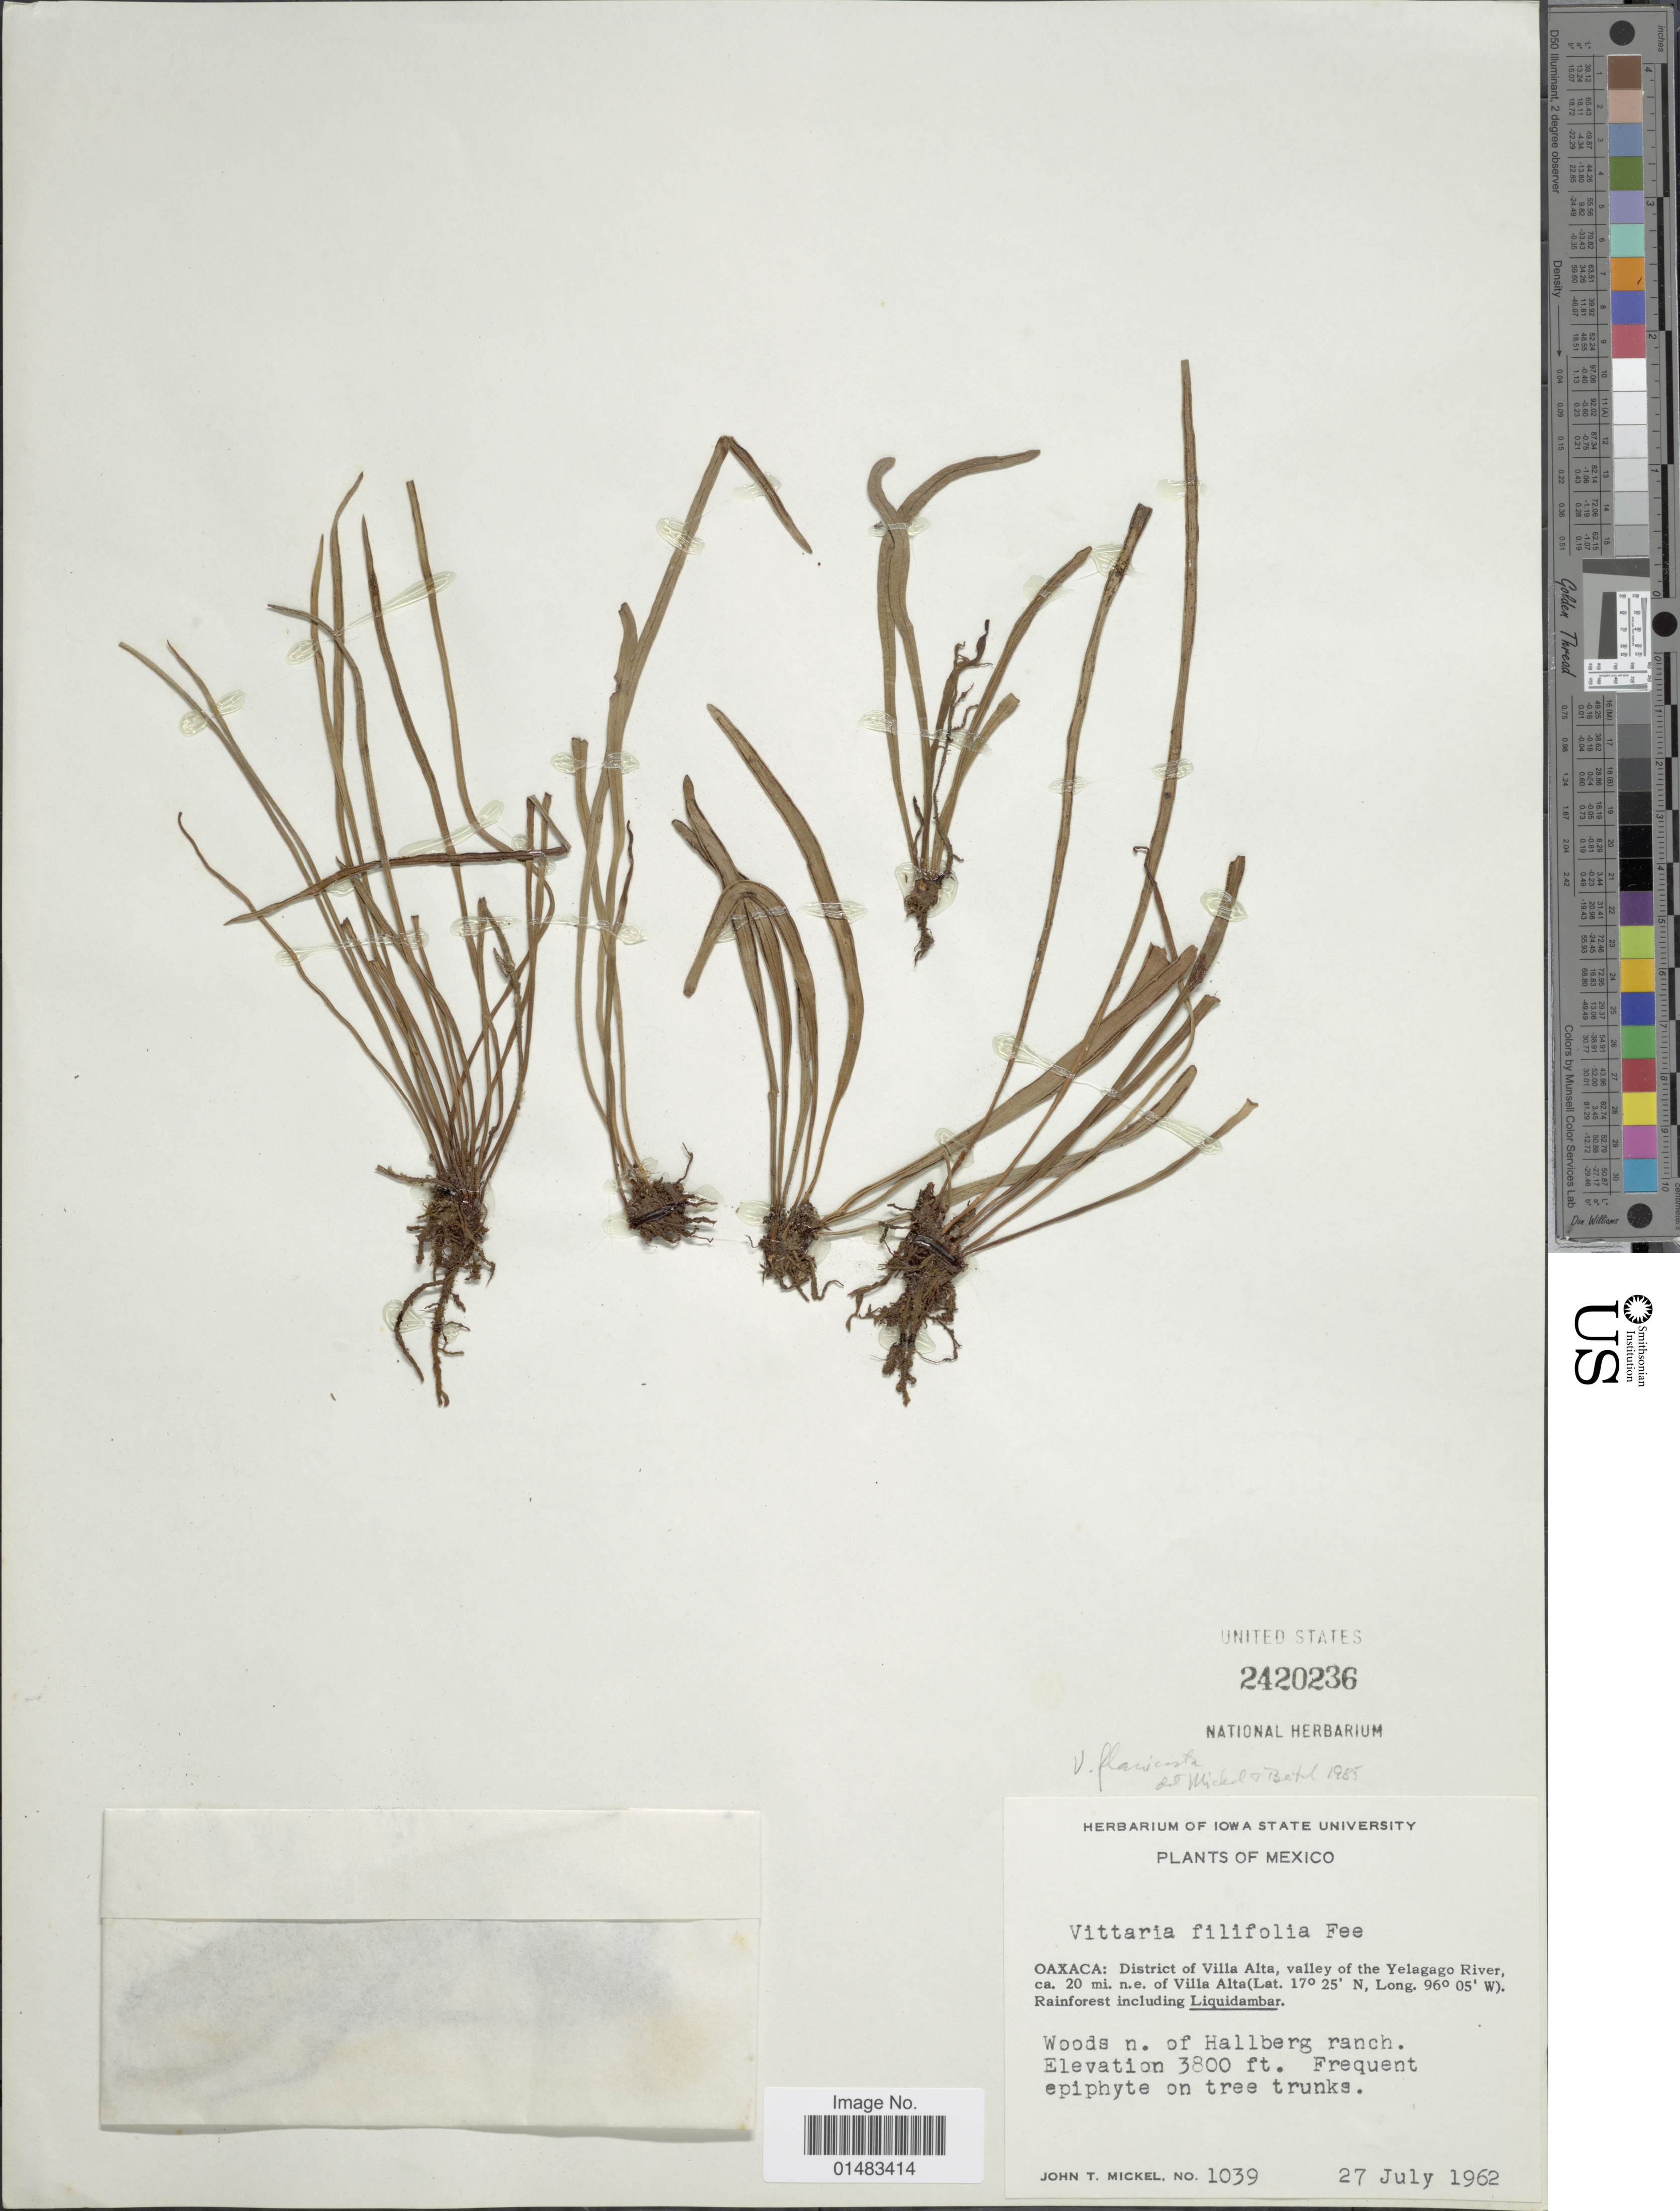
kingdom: Plantae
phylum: Tracheophyta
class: Polypodiopsida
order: Polypodiales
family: Pteridaceae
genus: Vittaria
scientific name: Vittaria filifolia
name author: Fée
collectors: J. T. Mickel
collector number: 1039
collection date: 1962-09-27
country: Mexico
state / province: Oaxaca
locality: Plants of Mexcio, District of Villa Alta, valley of the Yelagago River, ca. 20 mi n.e. of Villa Alta, Rainforest including Liquidambar, woods n. of Hallberg ranch.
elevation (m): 1158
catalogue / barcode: US 2420236